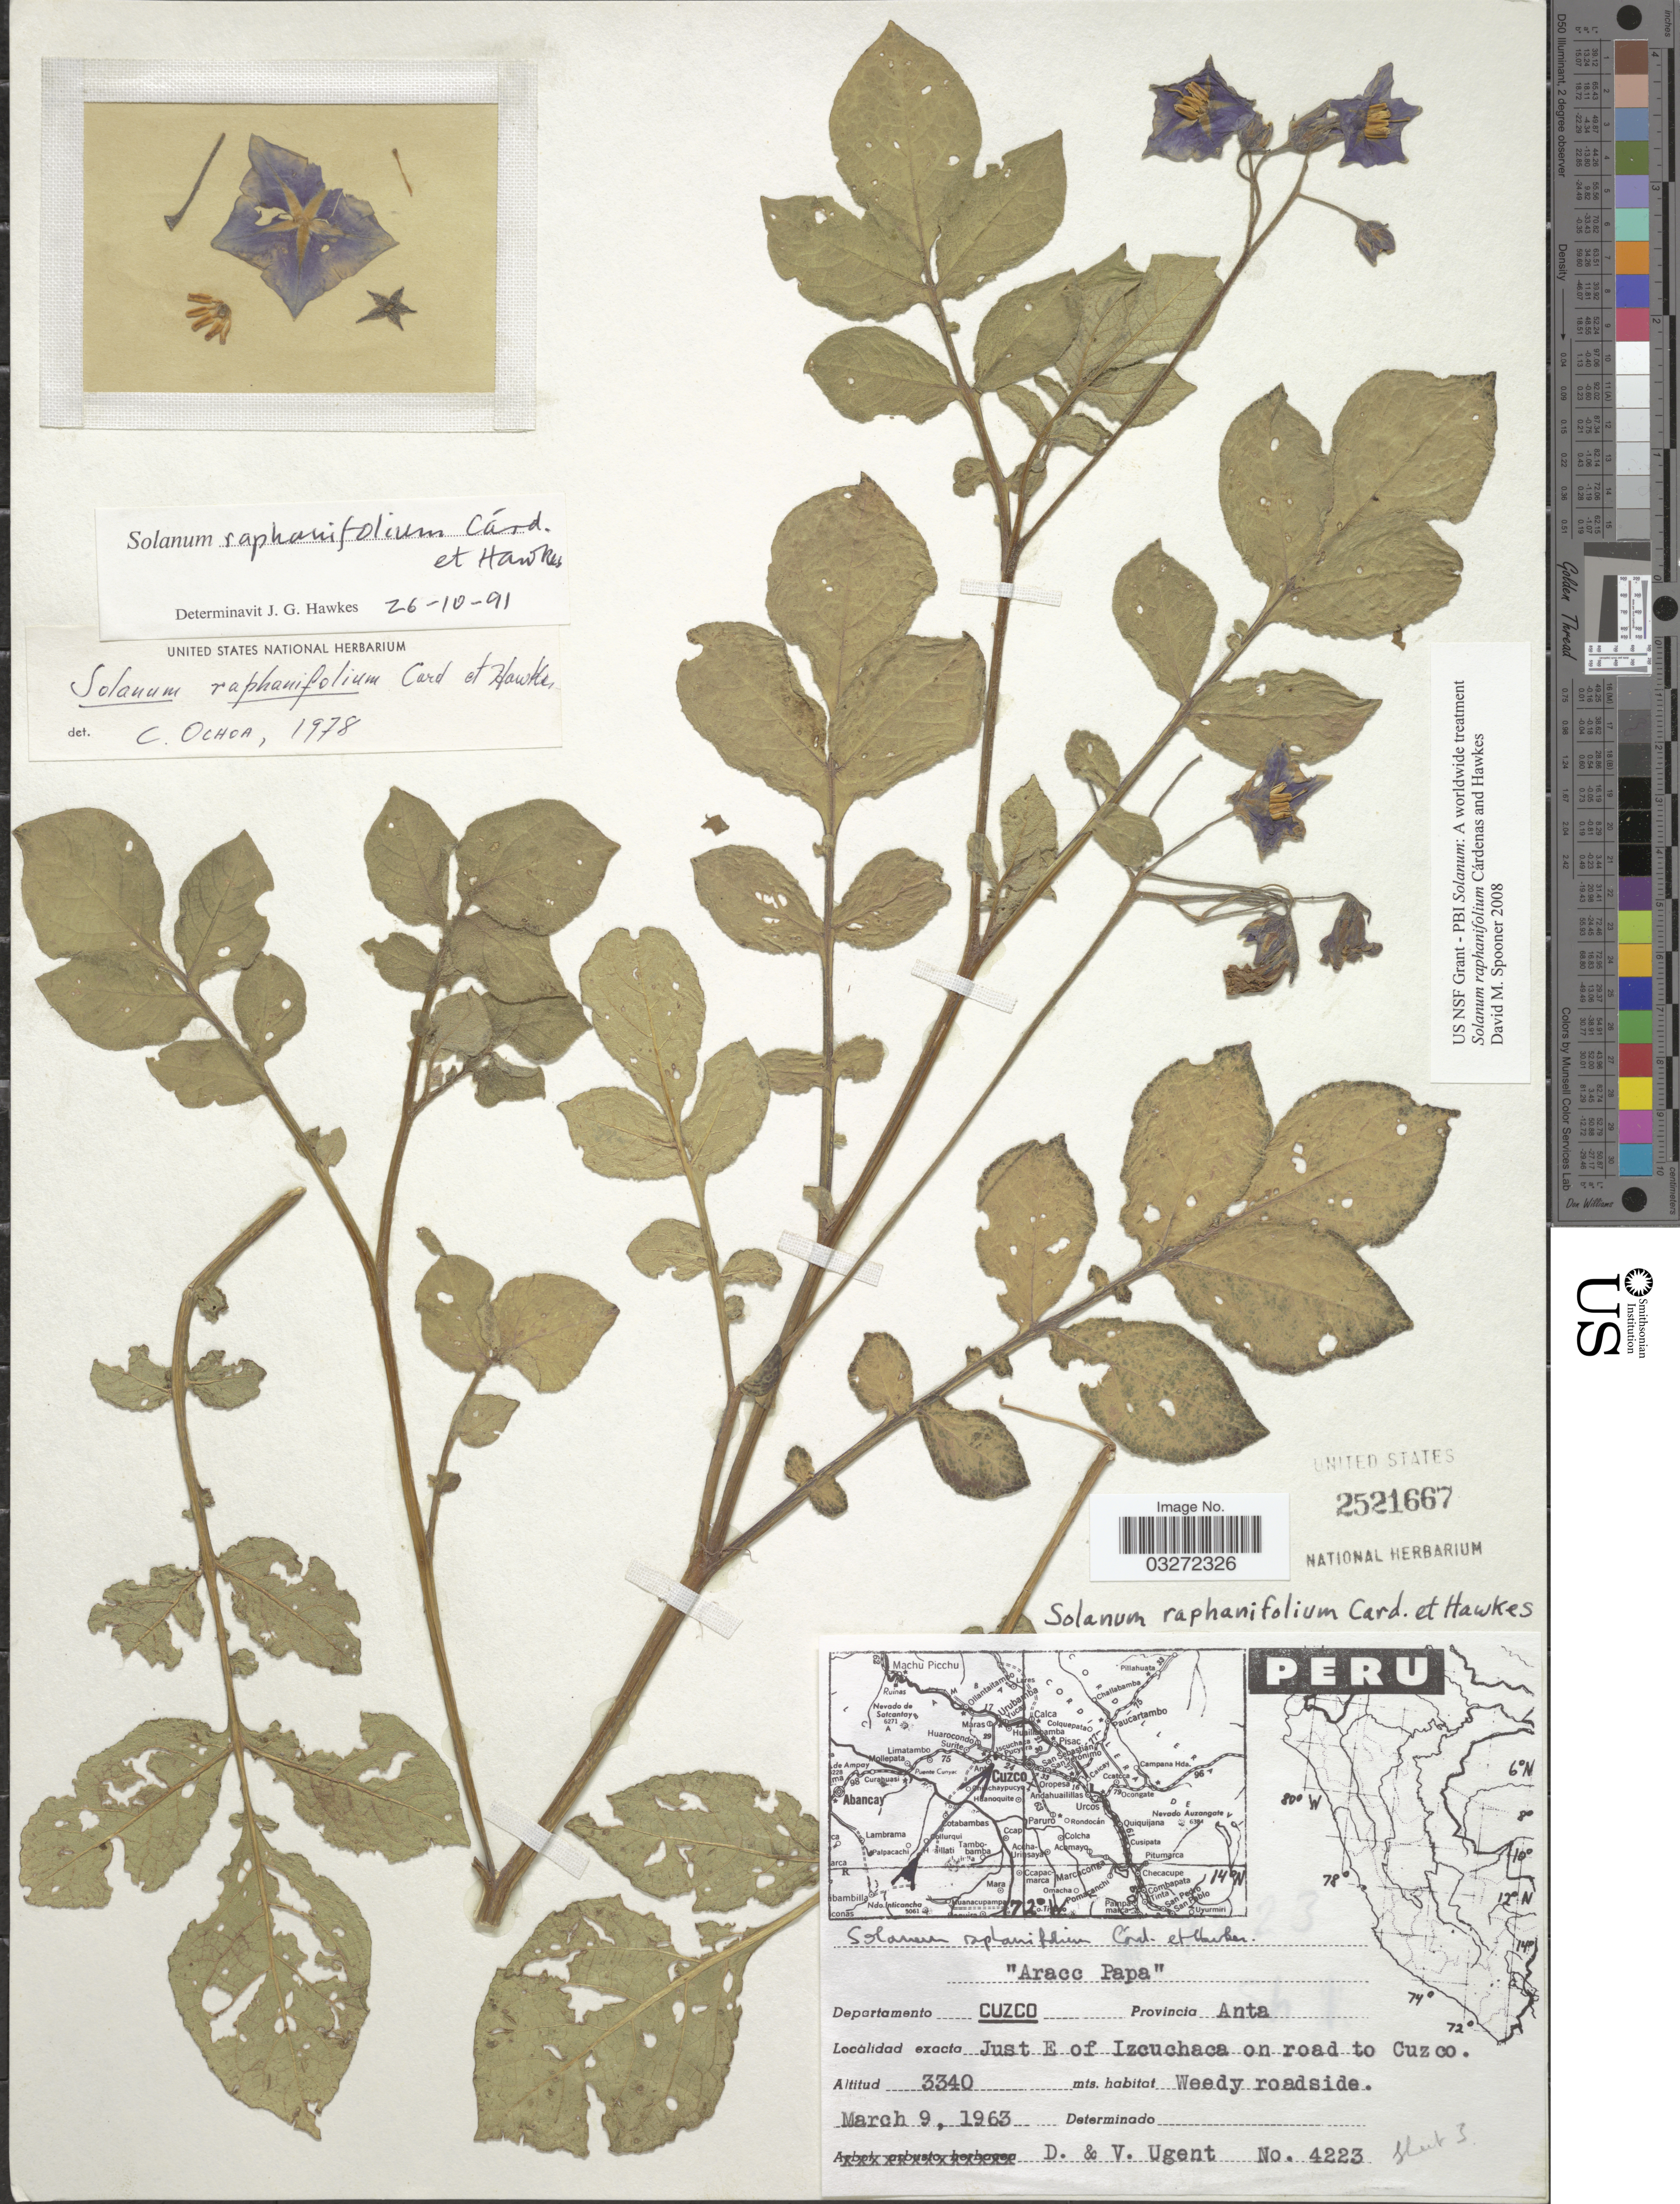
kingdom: Plantae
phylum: Tracheophyta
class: Magnoliopsida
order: Solanales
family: Solanaceae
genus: Solanum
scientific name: Solanum raphanifolium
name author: Cárdenas & Hawkes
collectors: D. Ugent & V. Ugent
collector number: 4223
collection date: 1963-03-09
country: Peru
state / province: Cusco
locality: Provincia Anta, Just E of Izcuchaca on road to Cuzco.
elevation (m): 3340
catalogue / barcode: US 2521667